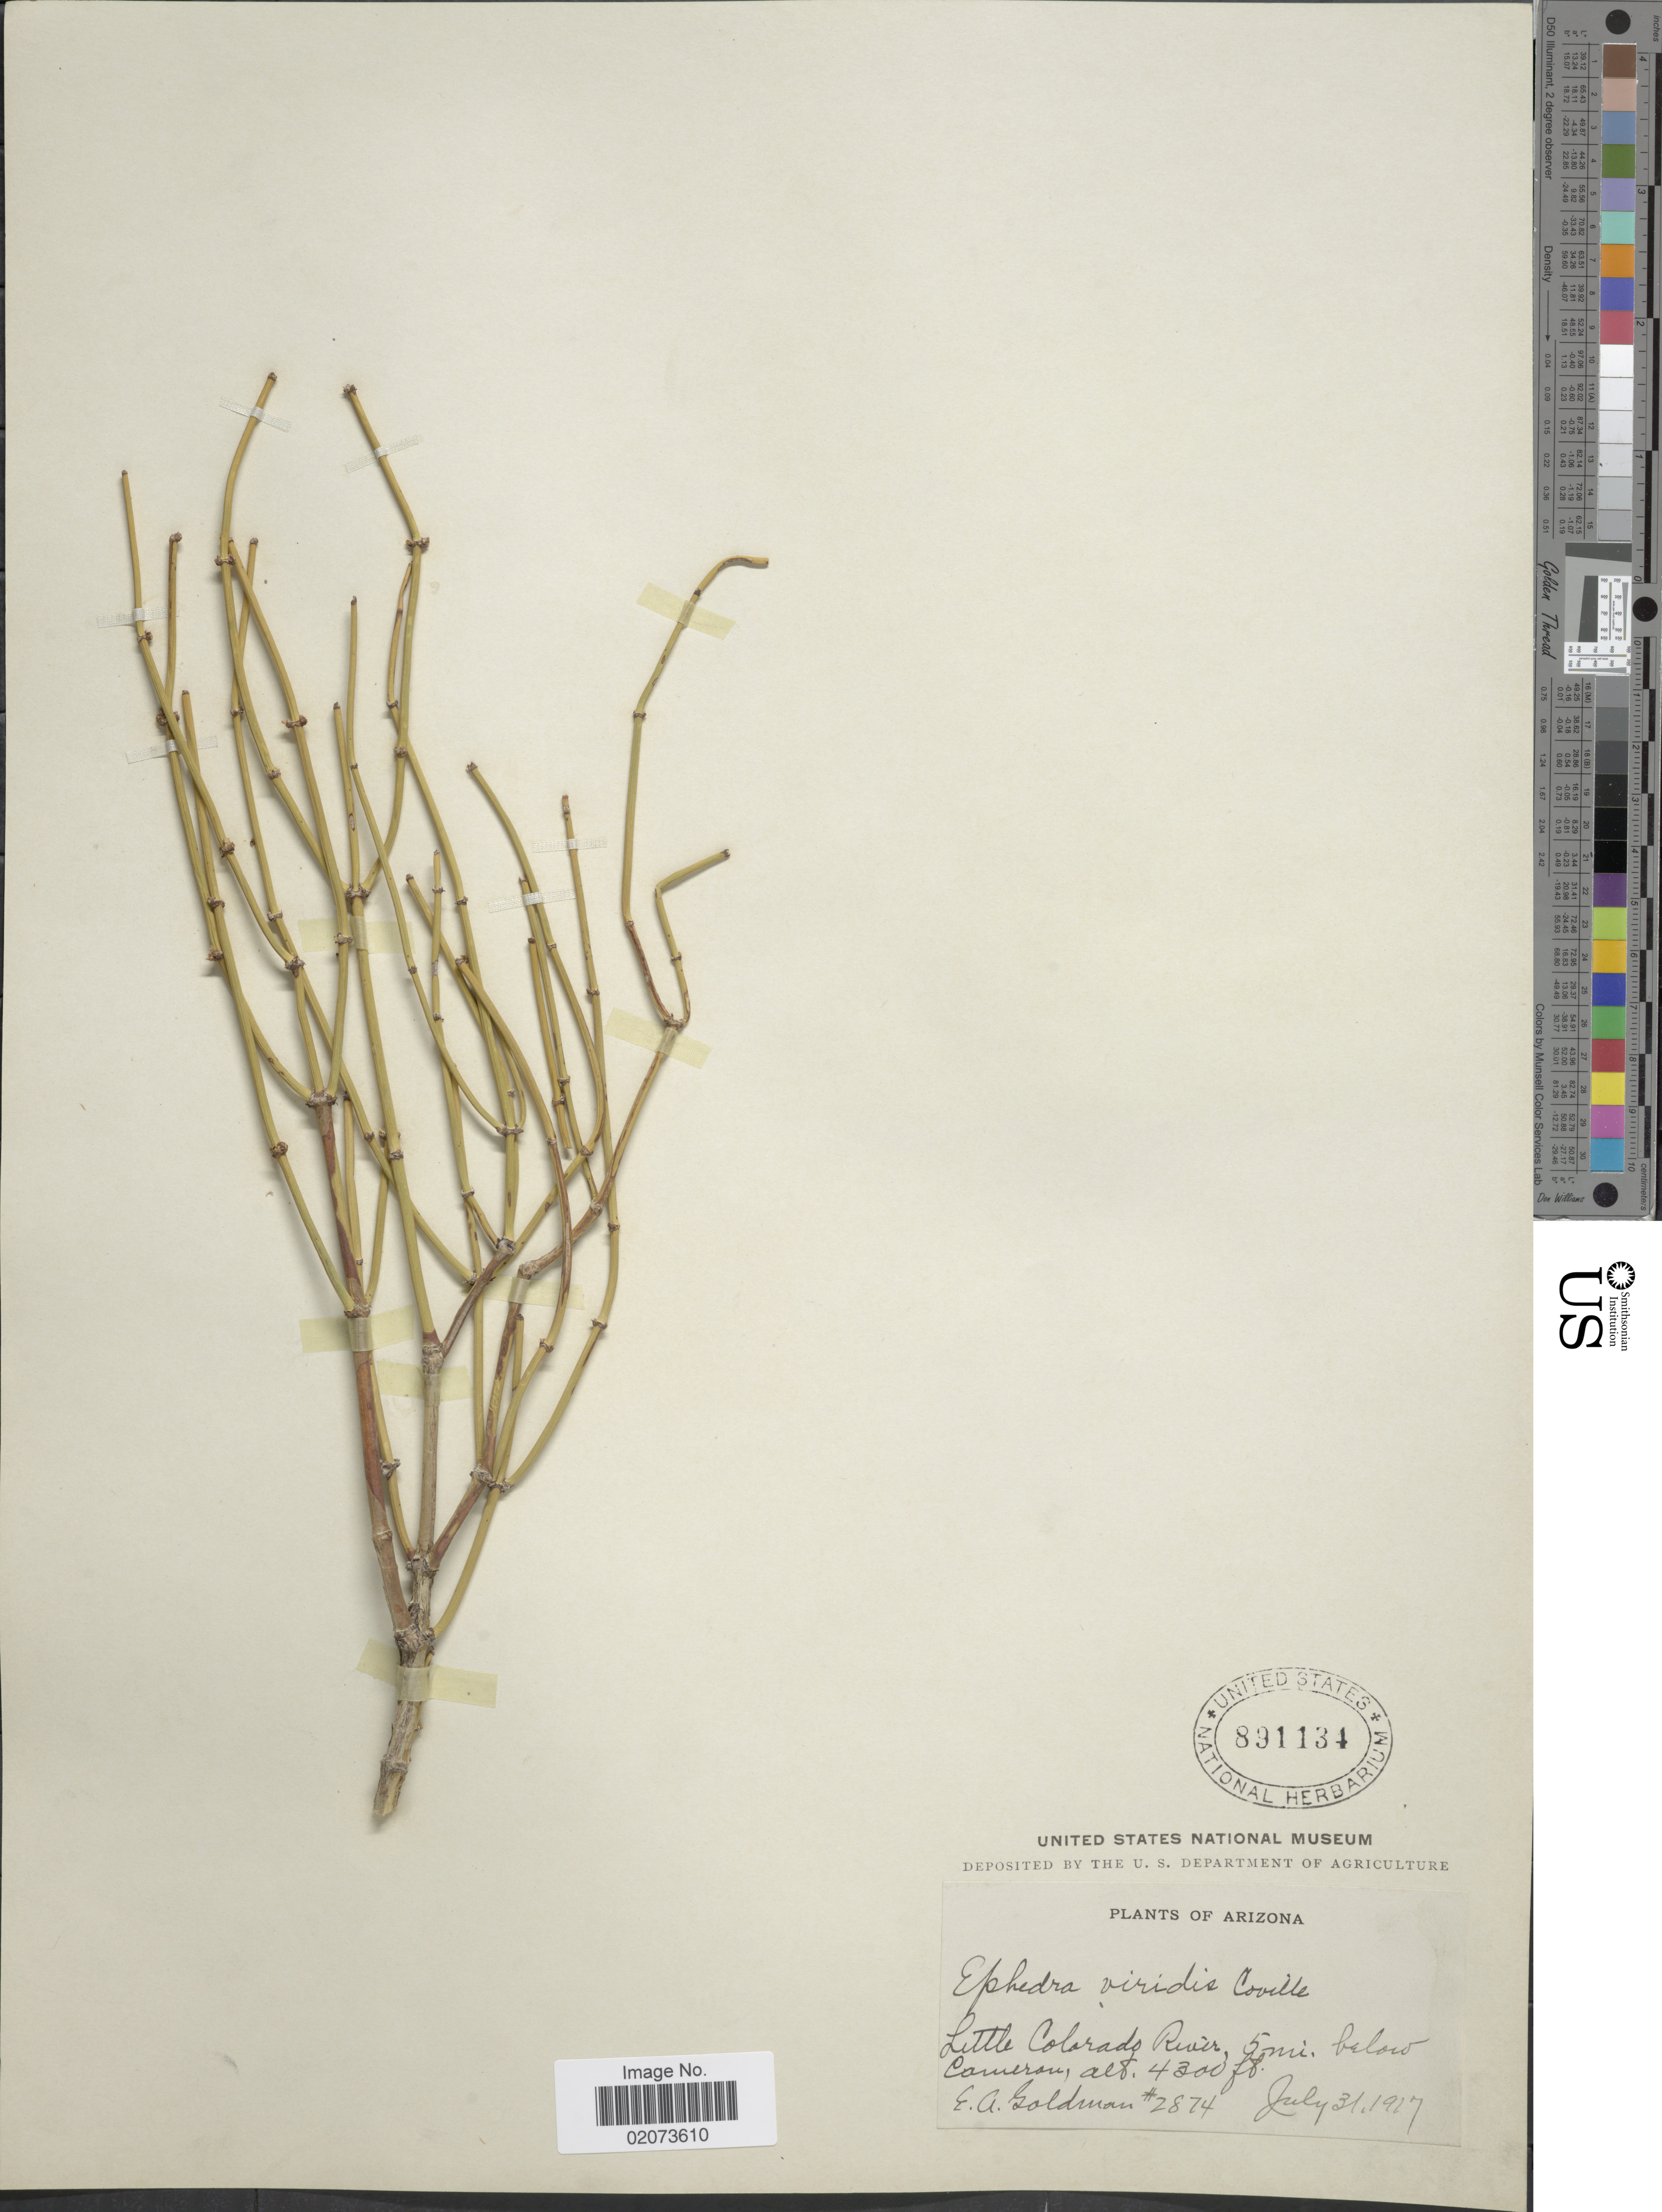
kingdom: Plantae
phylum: Tracheophyta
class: Gnetopsida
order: Ephedrales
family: Ephedraceae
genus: Ephedra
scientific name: Ephedra viridis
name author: Coville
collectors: E. A. Goldman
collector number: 2874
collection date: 1917-07-31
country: United States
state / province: Arizona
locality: Little Colorado River, 5 mi. below Cameron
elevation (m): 1311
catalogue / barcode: US 891134